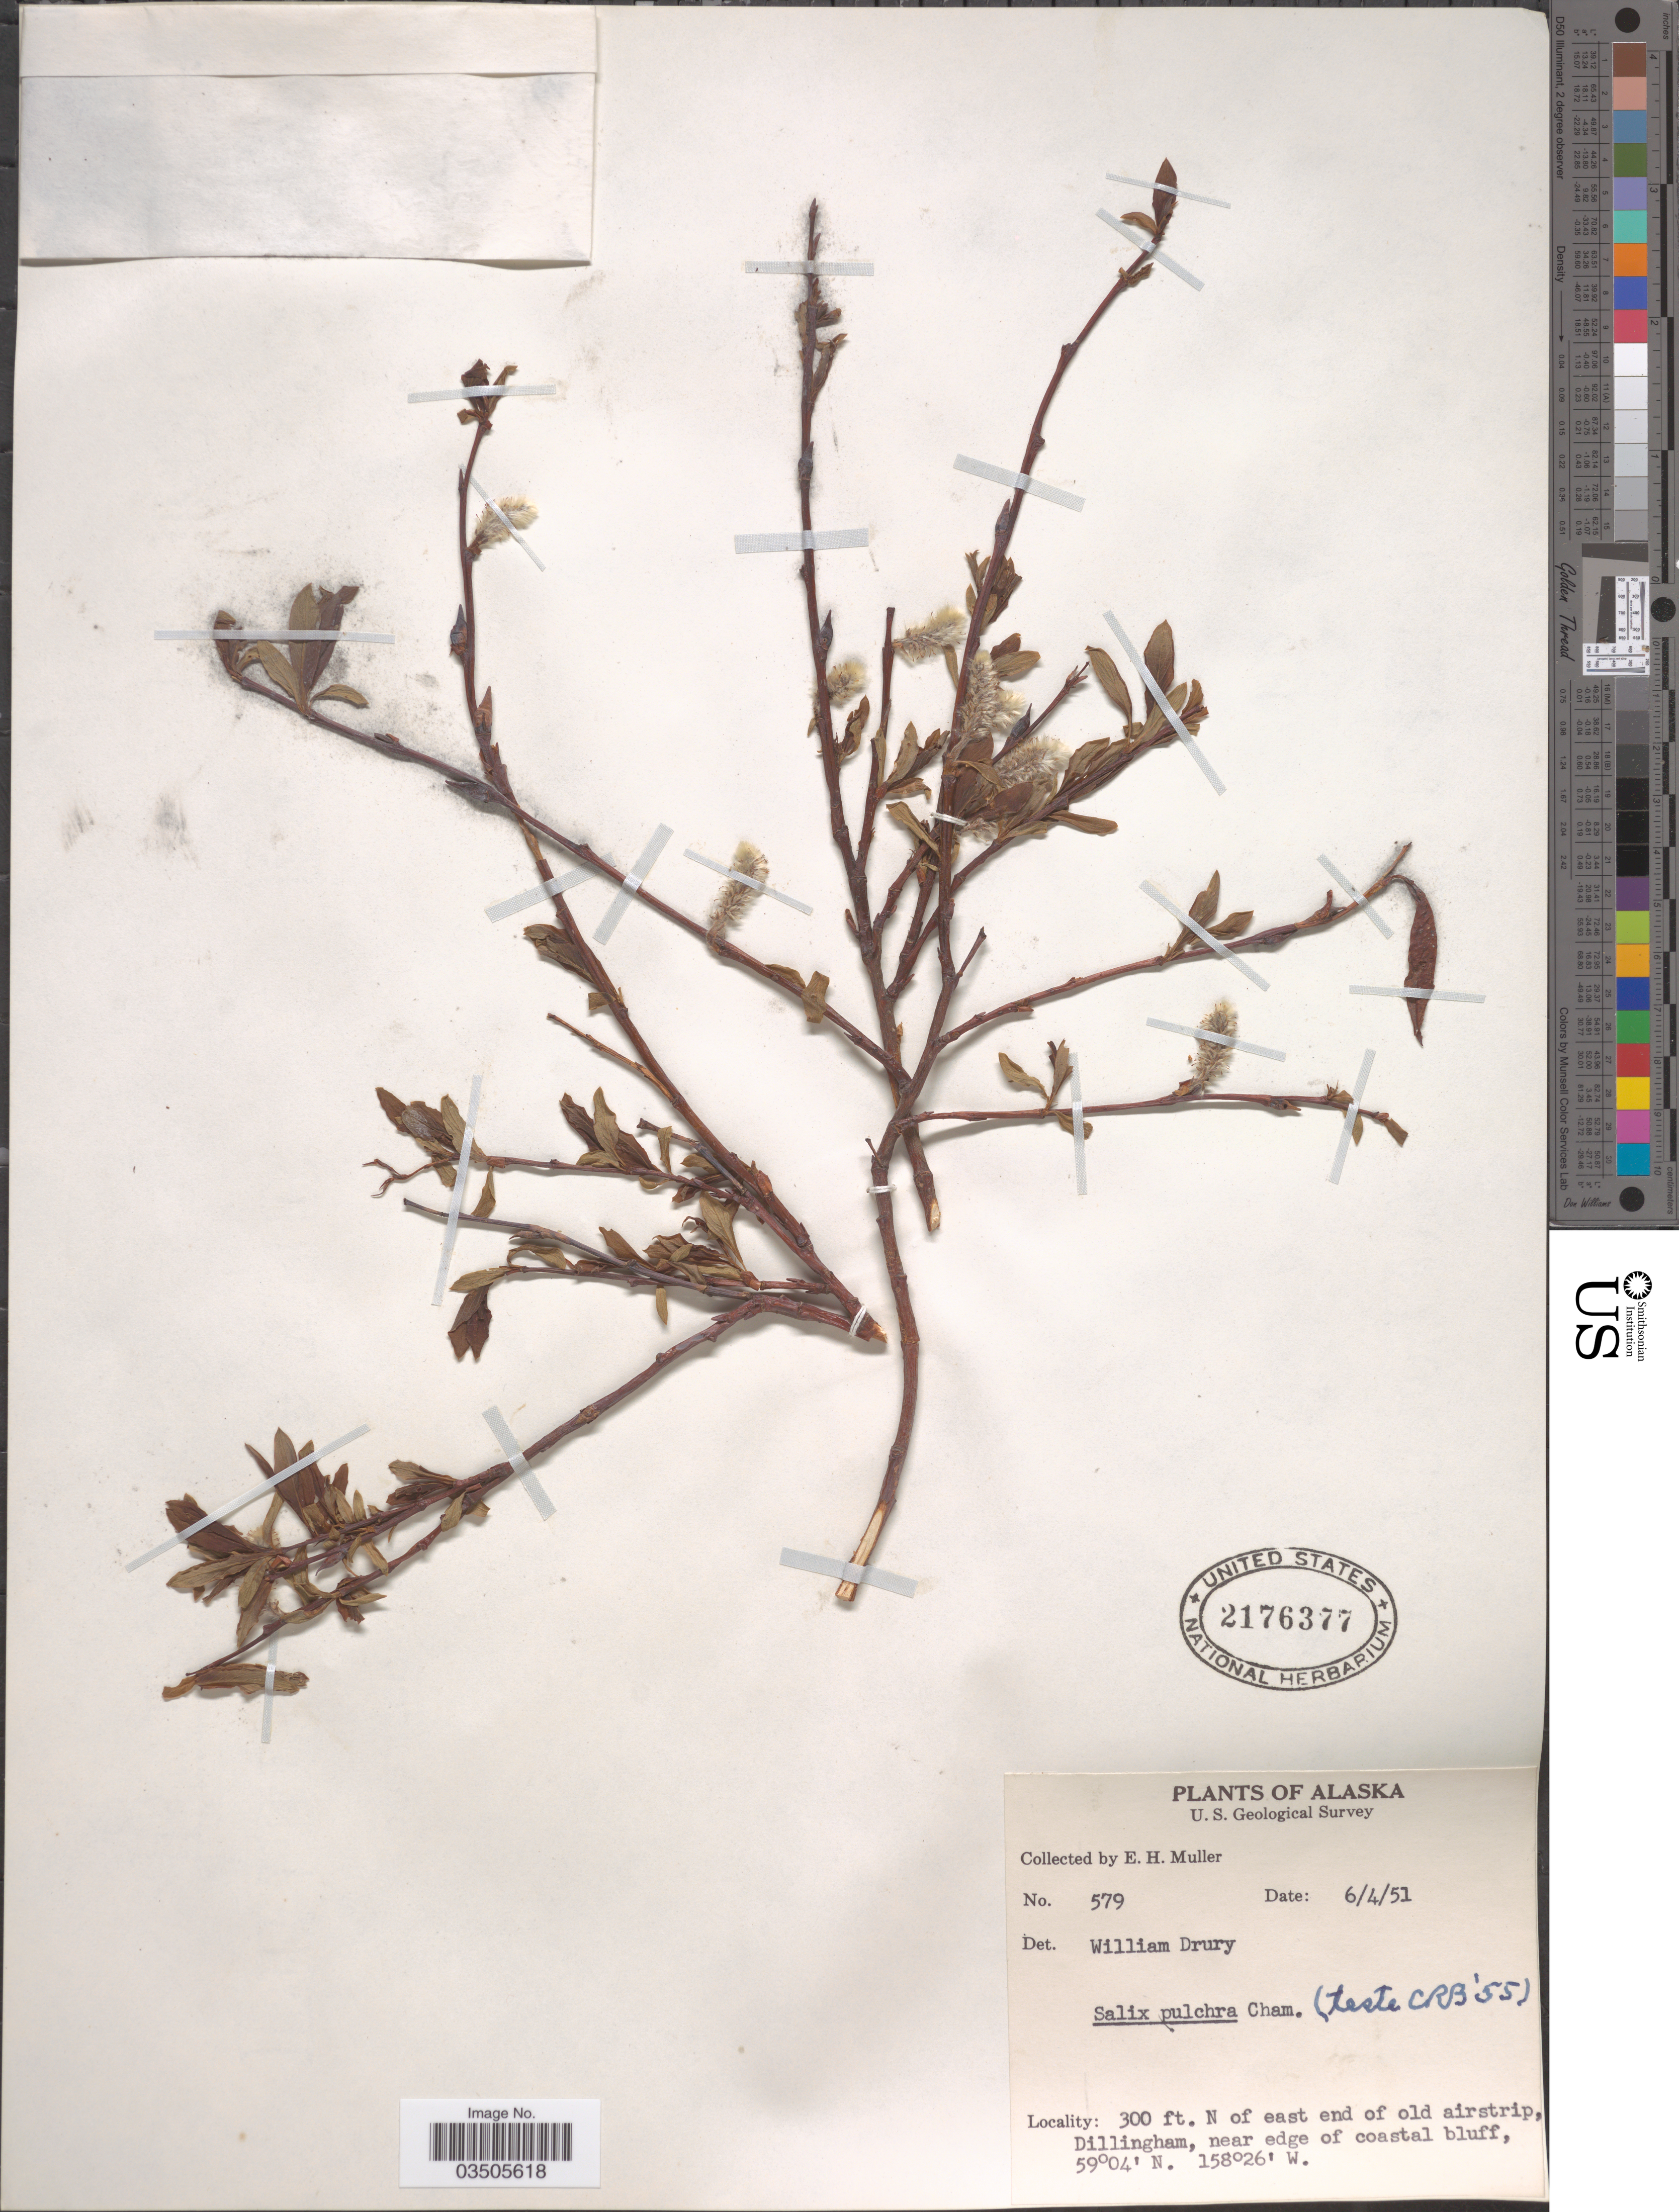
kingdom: Plantae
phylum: Tracheophyta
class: Magnoliopsida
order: Malpighiales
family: Salicaceae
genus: Salix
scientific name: Salix pulchra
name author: Cham.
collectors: E. H. Muller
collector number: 579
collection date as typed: Transcribed d/m/y: 4/6/51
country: United States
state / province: Alaska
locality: N of east end of old airstrip, Dillingham, near edge of coastal bluff.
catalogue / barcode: US 2176377